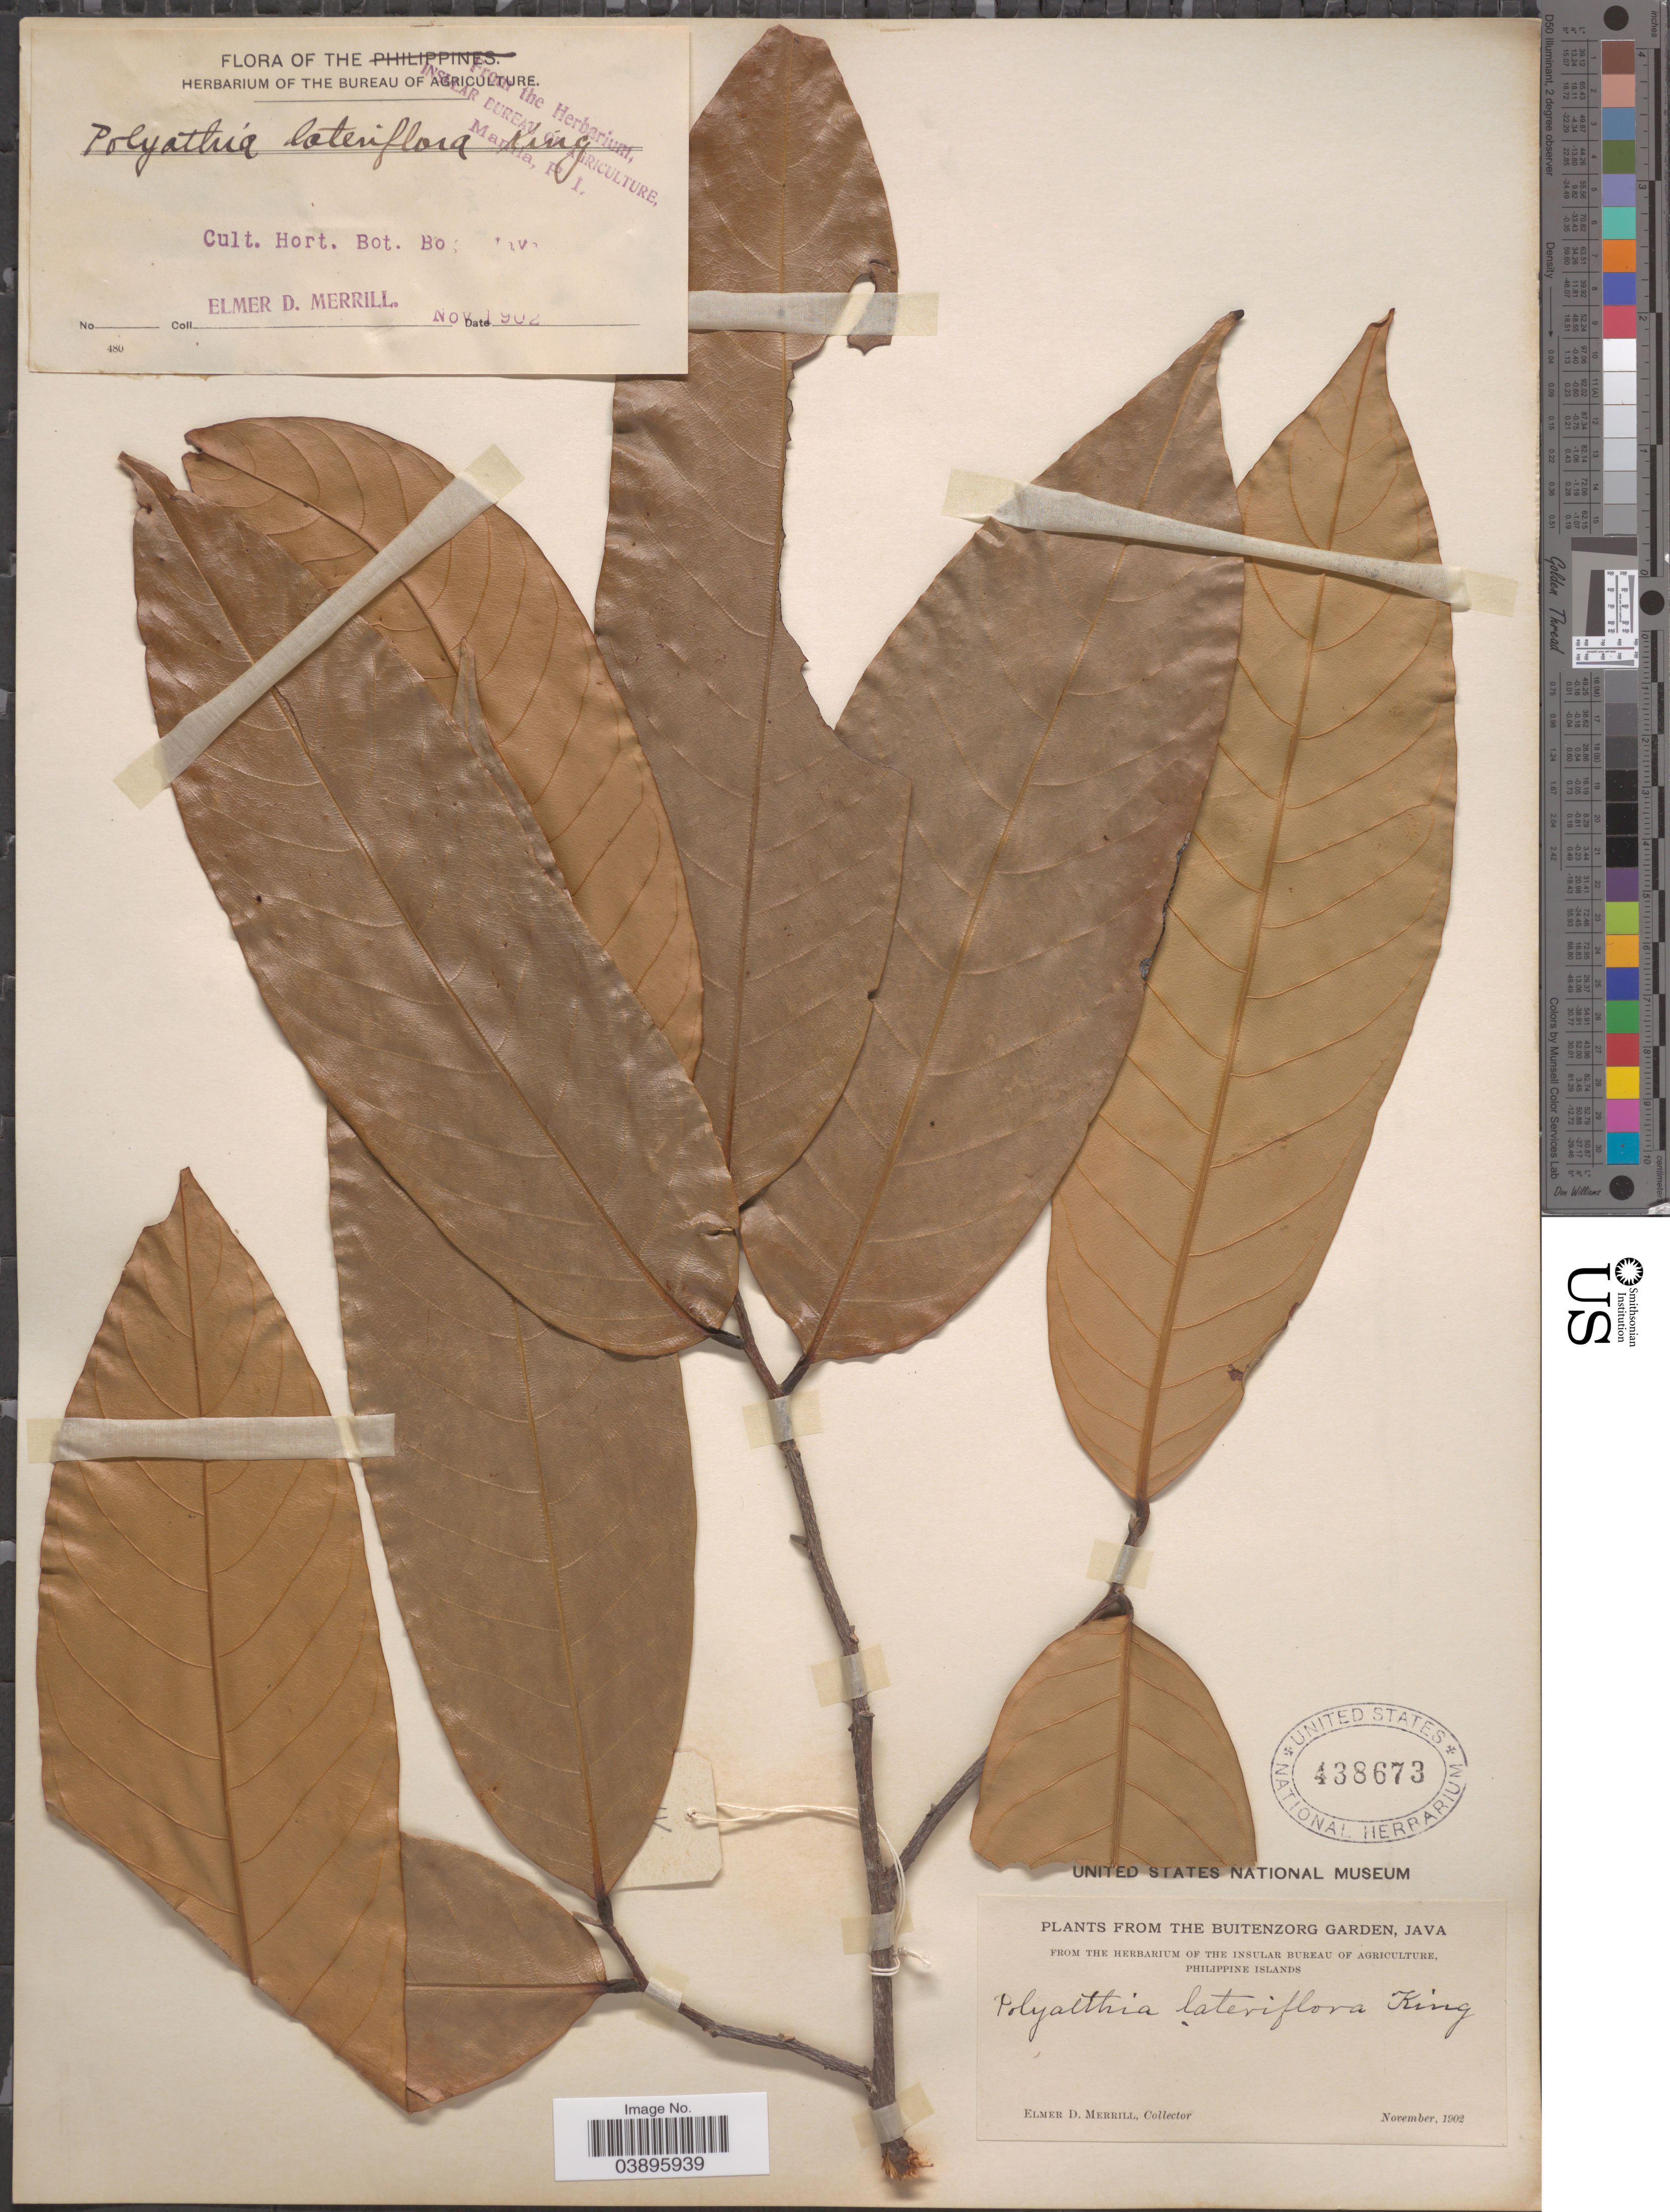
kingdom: Plantae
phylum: Tracheophyta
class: Magnoliopsida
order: Magnoliales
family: Annonaceae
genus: Polyalthia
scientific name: Polyalthia lateriflora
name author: Kurz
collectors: E. D. Merrill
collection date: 1902-11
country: Indonesia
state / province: Java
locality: Hort. Bot. Bog. J [illegible text]. The Buitenzorg Garden.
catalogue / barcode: US 438673